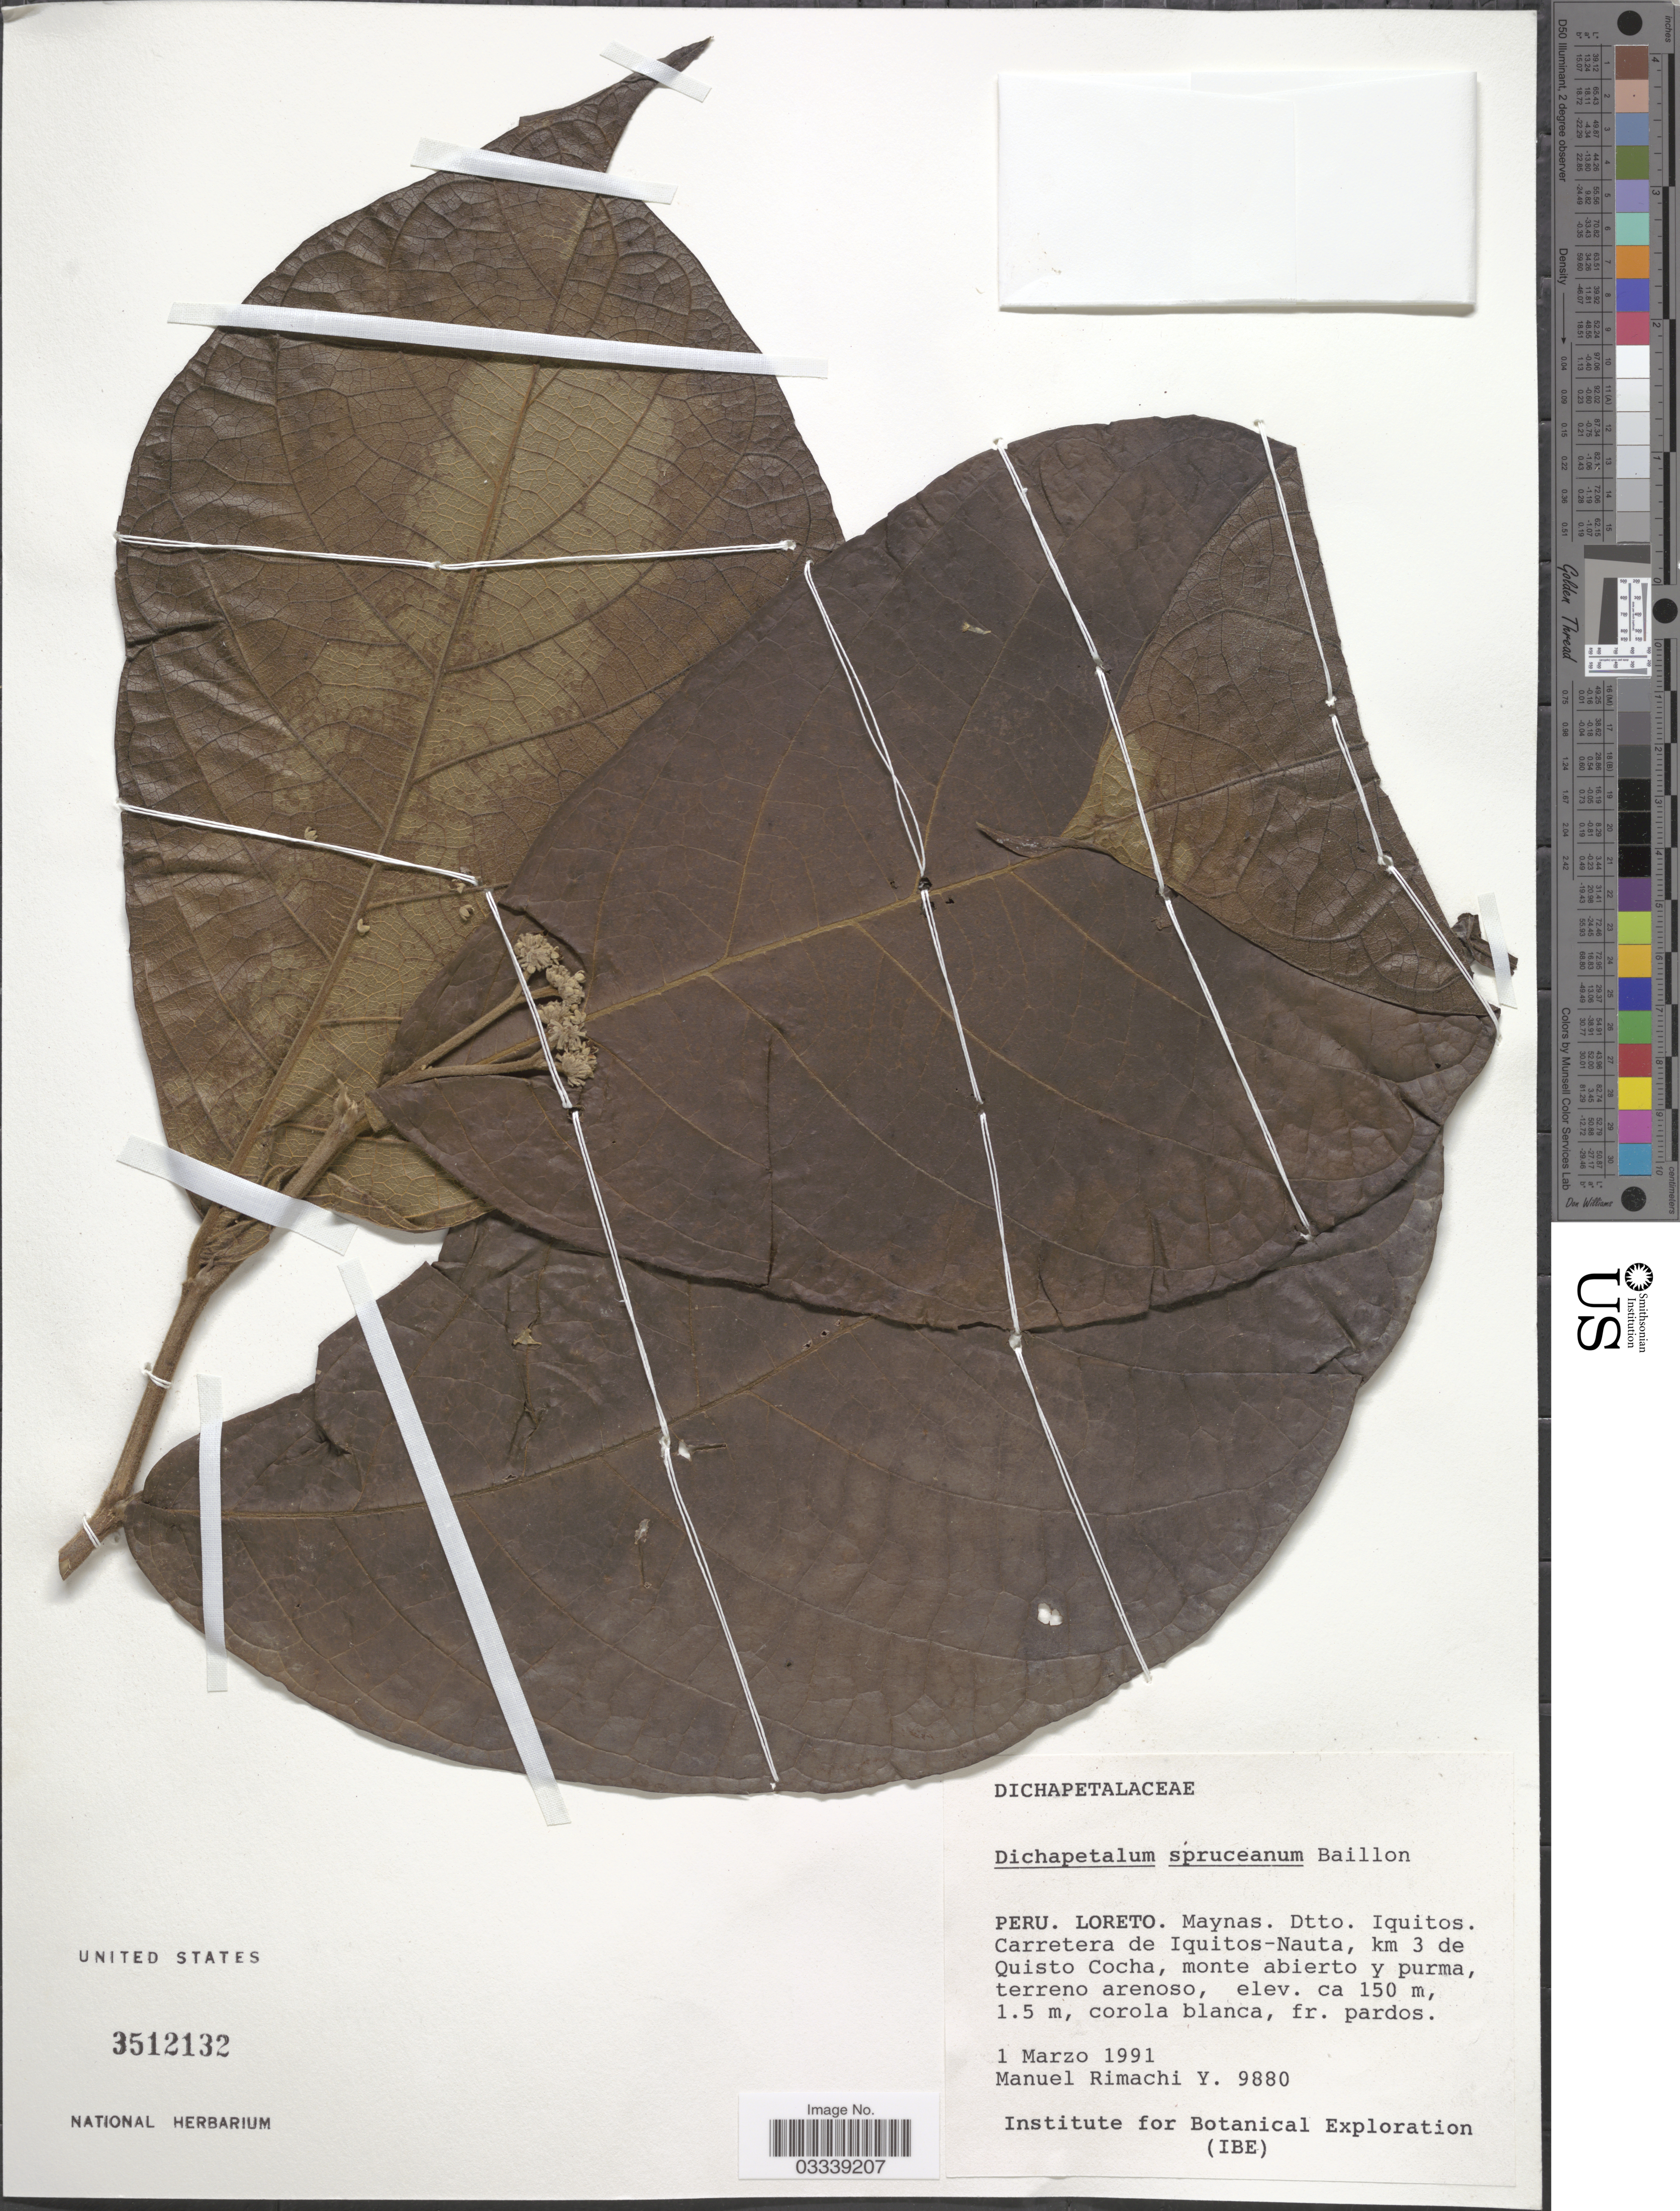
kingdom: Plantae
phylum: Tracheophyta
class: Magnoliopsida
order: Malpighiales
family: Dichapetalaceae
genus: Dichapetalum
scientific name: Dichapetalum spruceanum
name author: Baill.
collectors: M. Rimachi Y.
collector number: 9880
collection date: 1991-03-01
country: Peru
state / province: Loreto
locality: Maynas. Dtto. Iquitos. Carretera de Iquitos-Nauta, km 3 de Quisto Cocha, monte abierto y purma terreno arenoso.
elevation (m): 150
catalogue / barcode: US 3512132